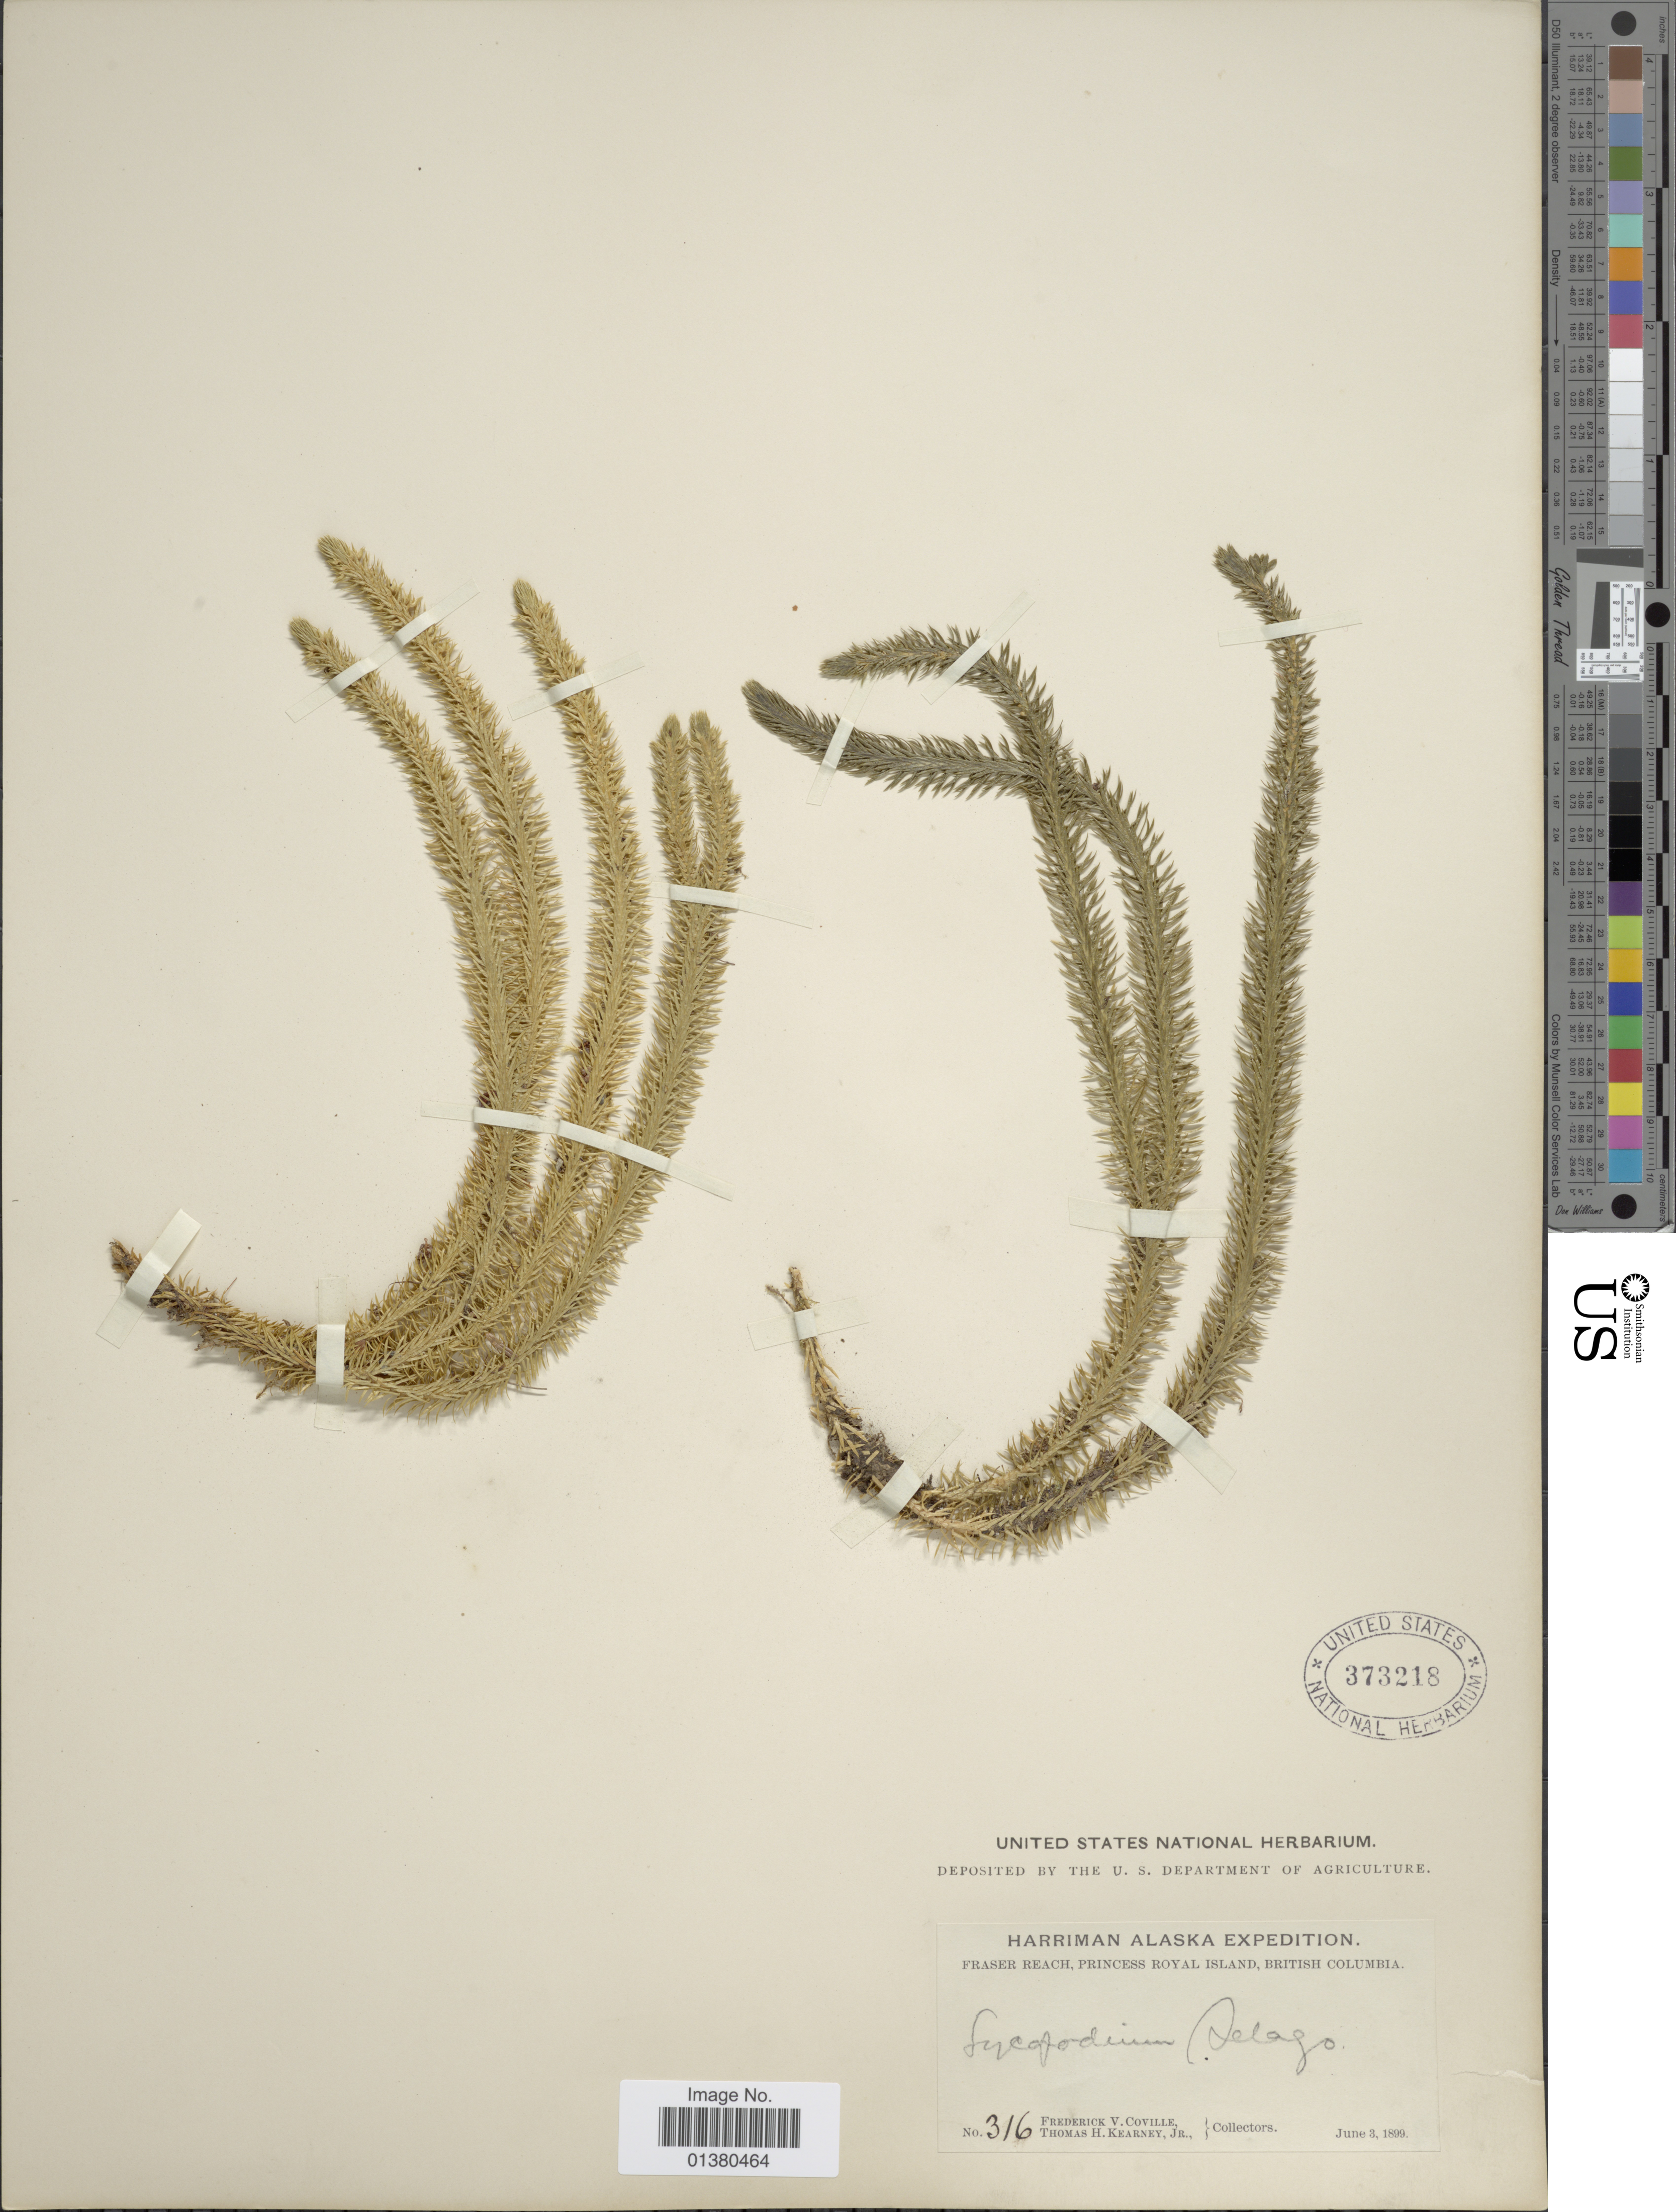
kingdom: Plantae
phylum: Tracheophyta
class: Lycopodiopsida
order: Lycopodiales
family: Lycopodiaceae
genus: Huperzia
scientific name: Huperzia selago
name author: (L.) Bernh. ex Schrank & Mart.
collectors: F. V. Coville & T. H. Kearney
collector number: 316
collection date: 1899-06-03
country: Canada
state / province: British Columbia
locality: Fraser Reach, Princess Royal island.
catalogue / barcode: US 373218